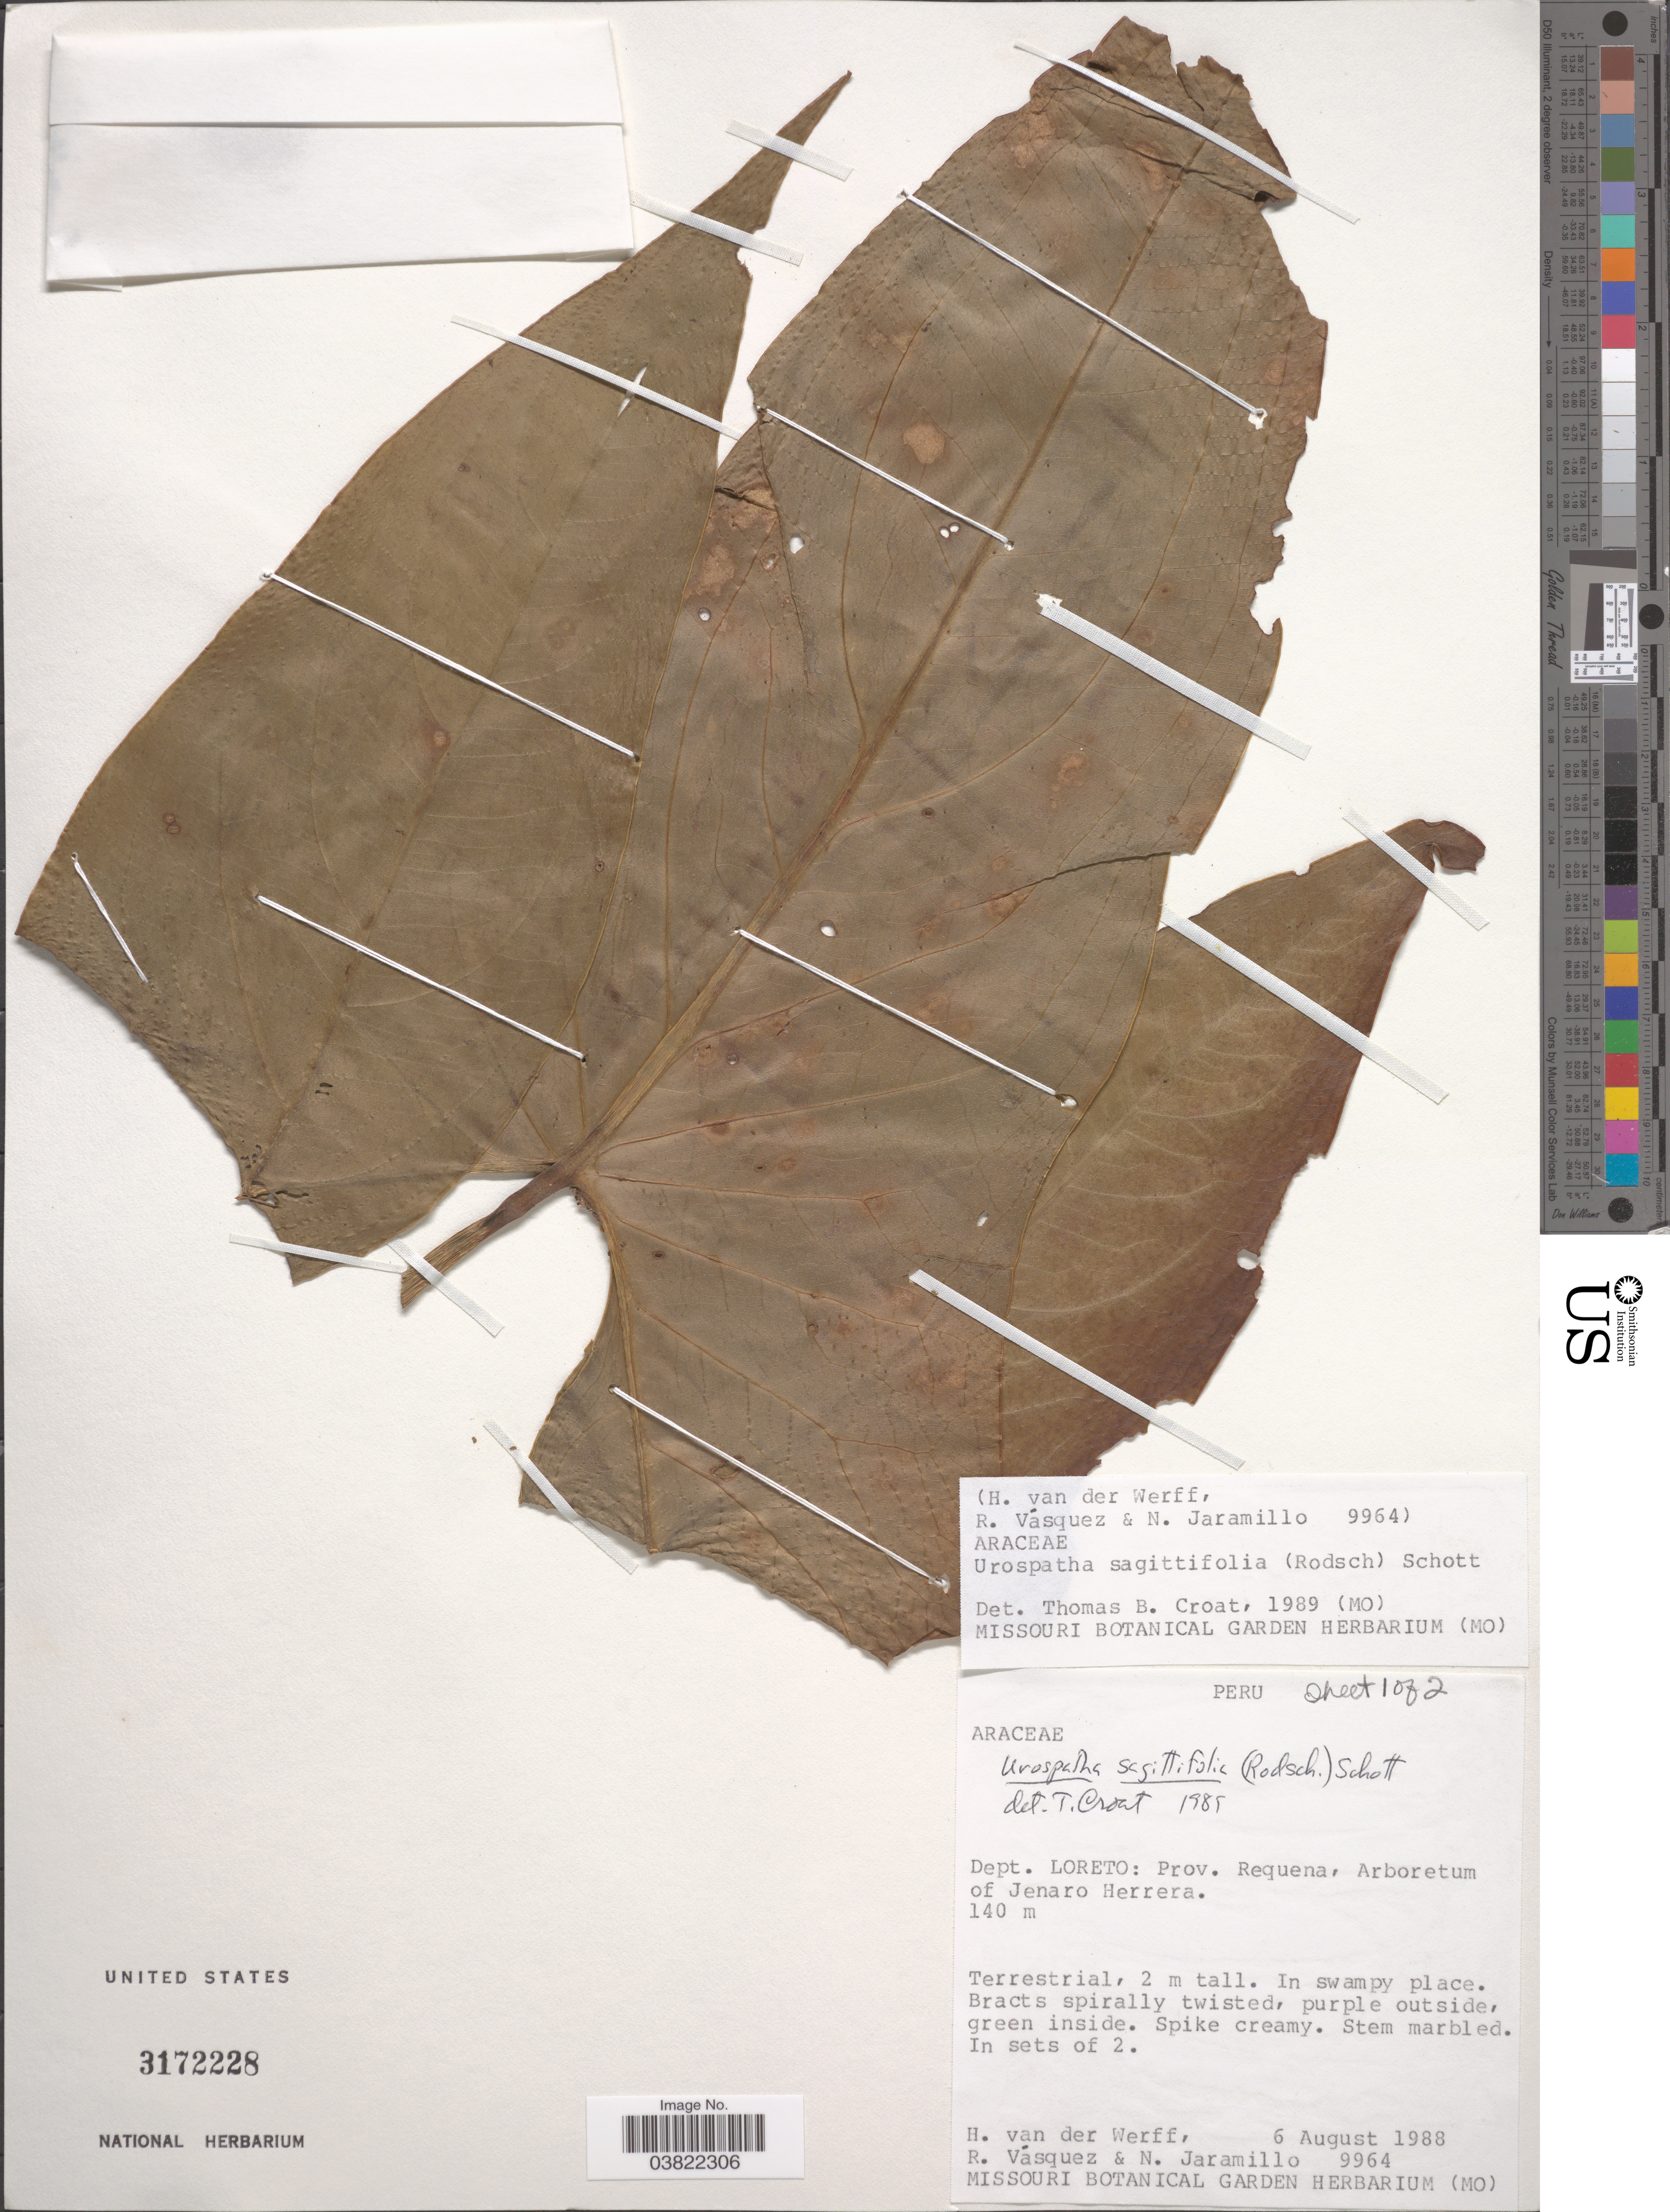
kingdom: Plantae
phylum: Tracheophyta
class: Liliopsida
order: Alismatales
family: Araceae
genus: Urospatha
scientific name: Urospatha sagittifolia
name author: (Rudge) Schott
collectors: H. van der Werff, R. Vásquez & N. Jaramillo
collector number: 9964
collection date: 1988-08-06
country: Peru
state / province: Loreto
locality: Dept. Loreto: Prov. Requena, Arboretum of Jenaro Herrera.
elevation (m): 140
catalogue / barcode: US 3172228